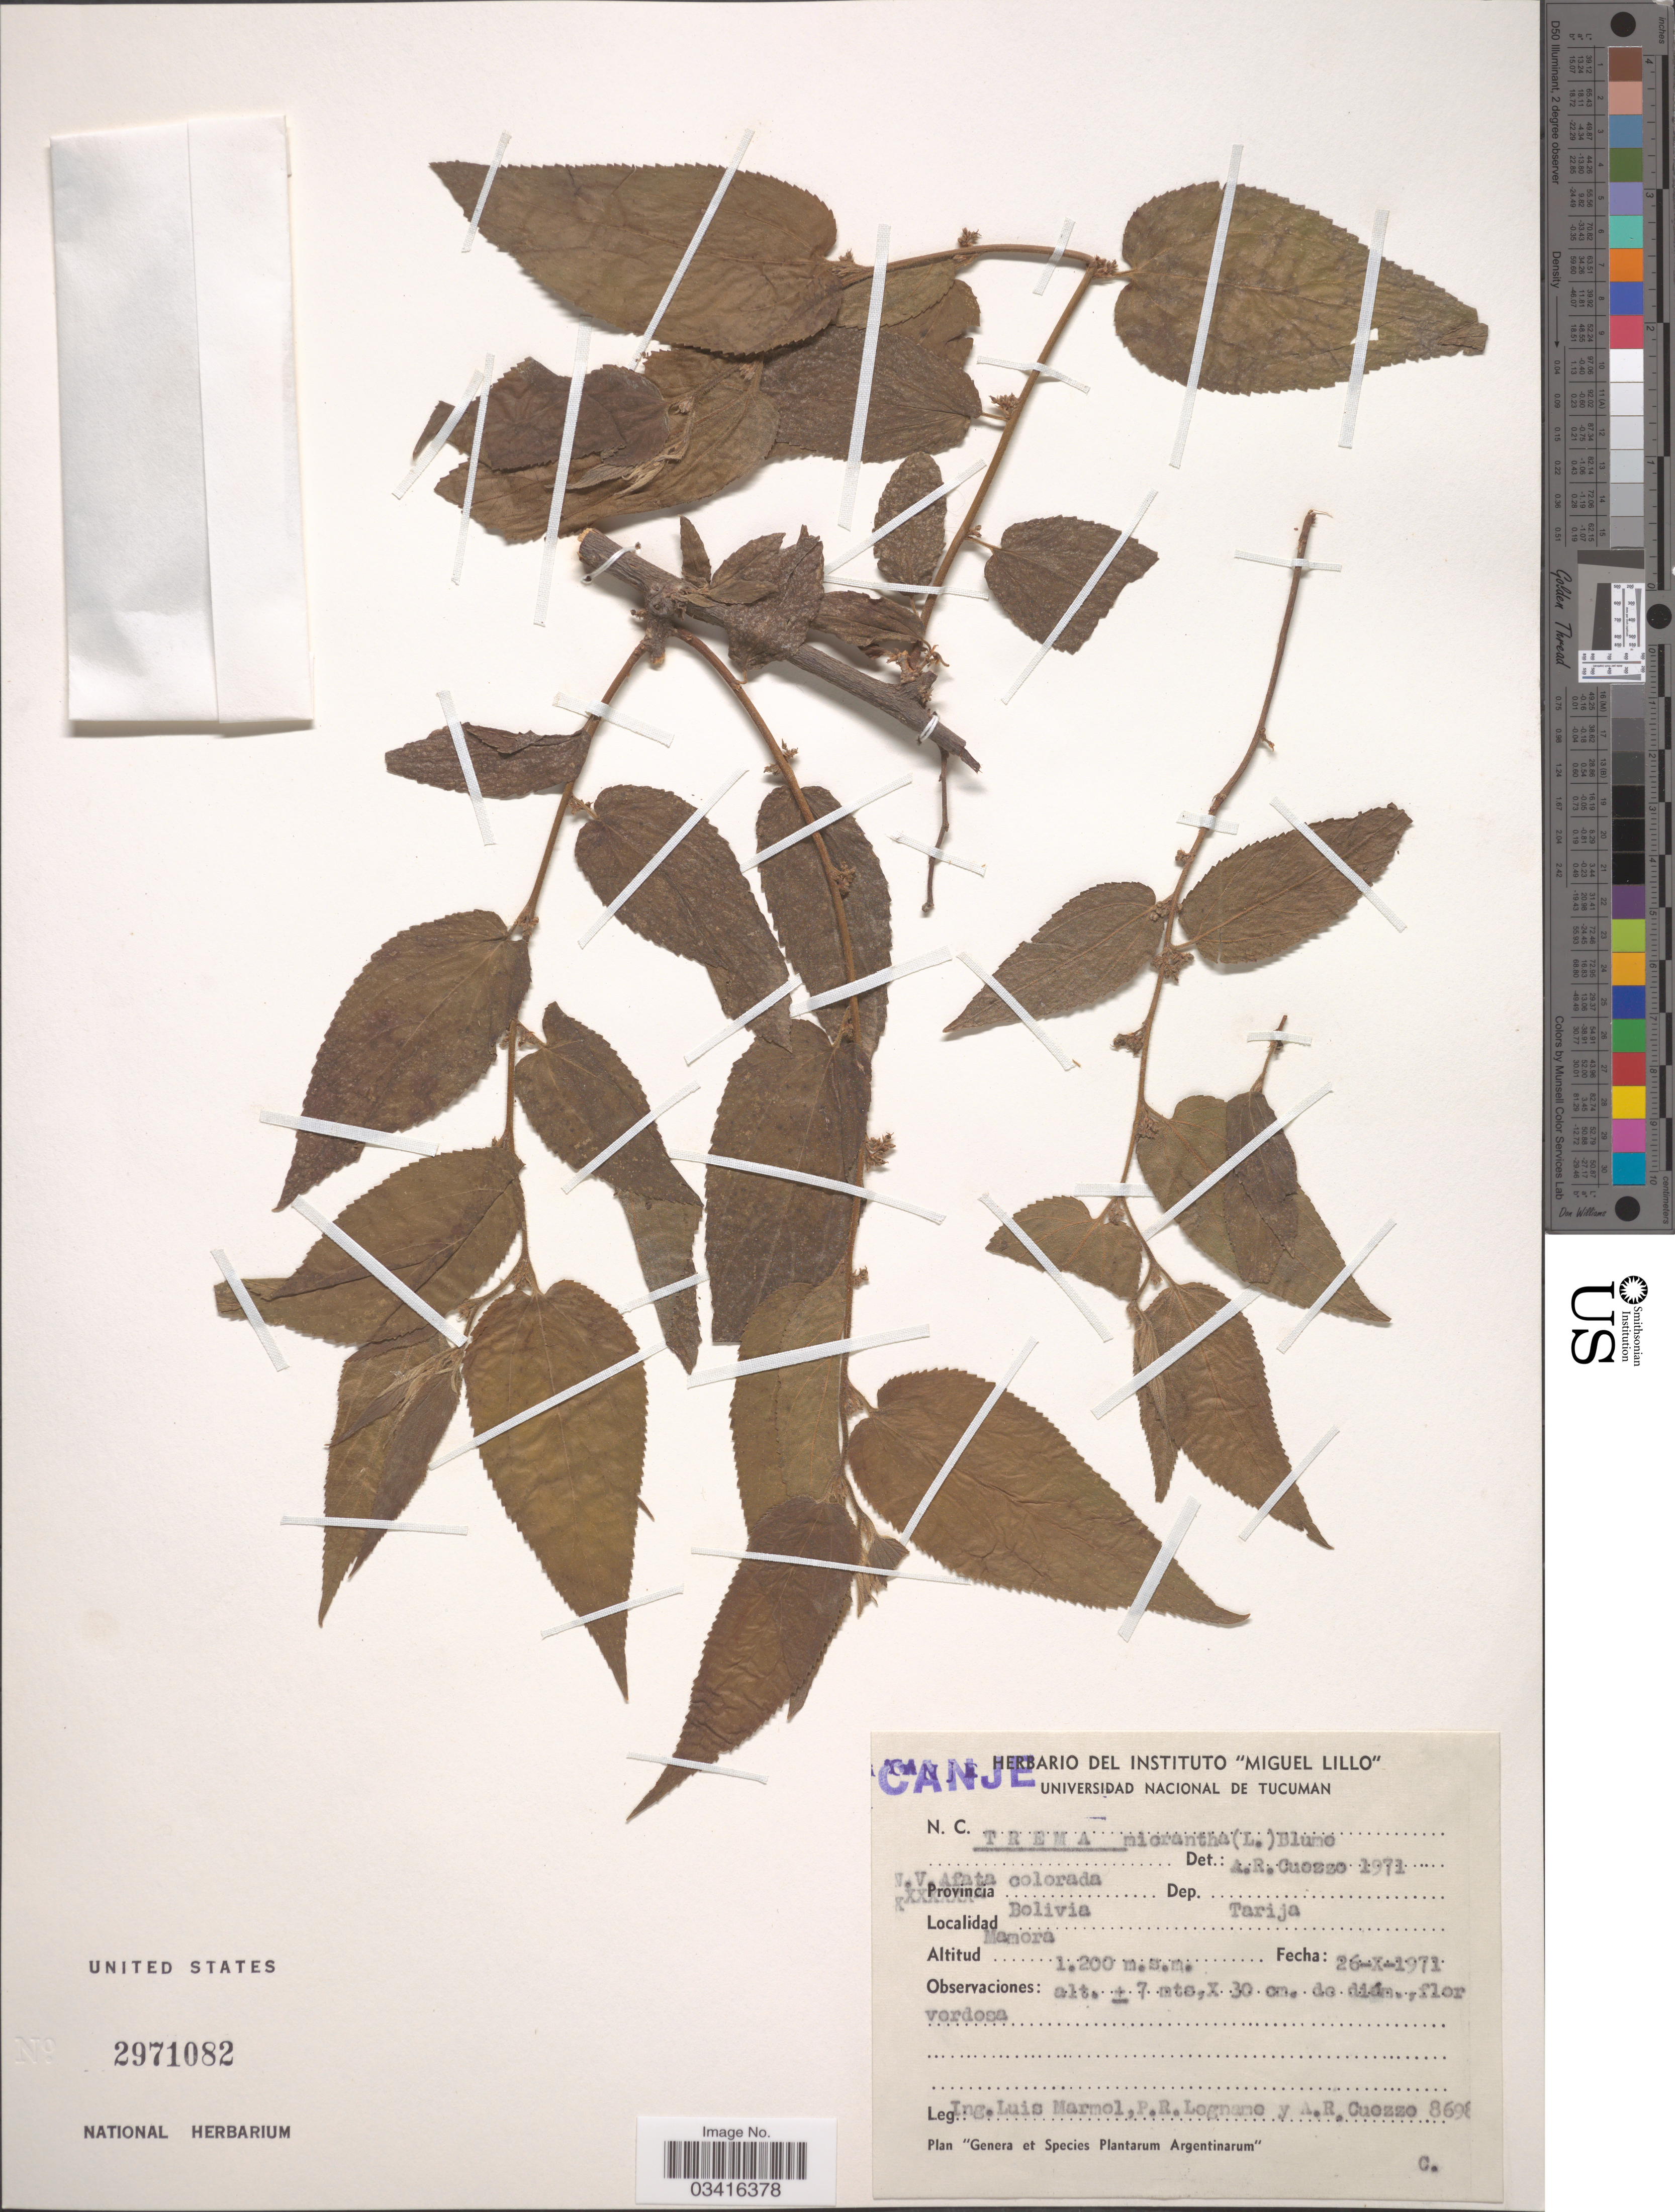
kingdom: Plantae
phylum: Tracheophyta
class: Magnoliopsida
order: Rosales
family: Cannabaceae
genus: Trema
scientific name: Trema micranthum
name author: (L.) Blume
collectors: I. Marmol, P. Lagnamo & A. Cuezzo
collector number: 8698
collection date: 1971-10-26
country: Bolivia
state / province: Tarija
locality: Provincia Bolivia. Dep. Tarija. Mamora.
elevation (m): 1200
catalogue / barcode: US 2971082